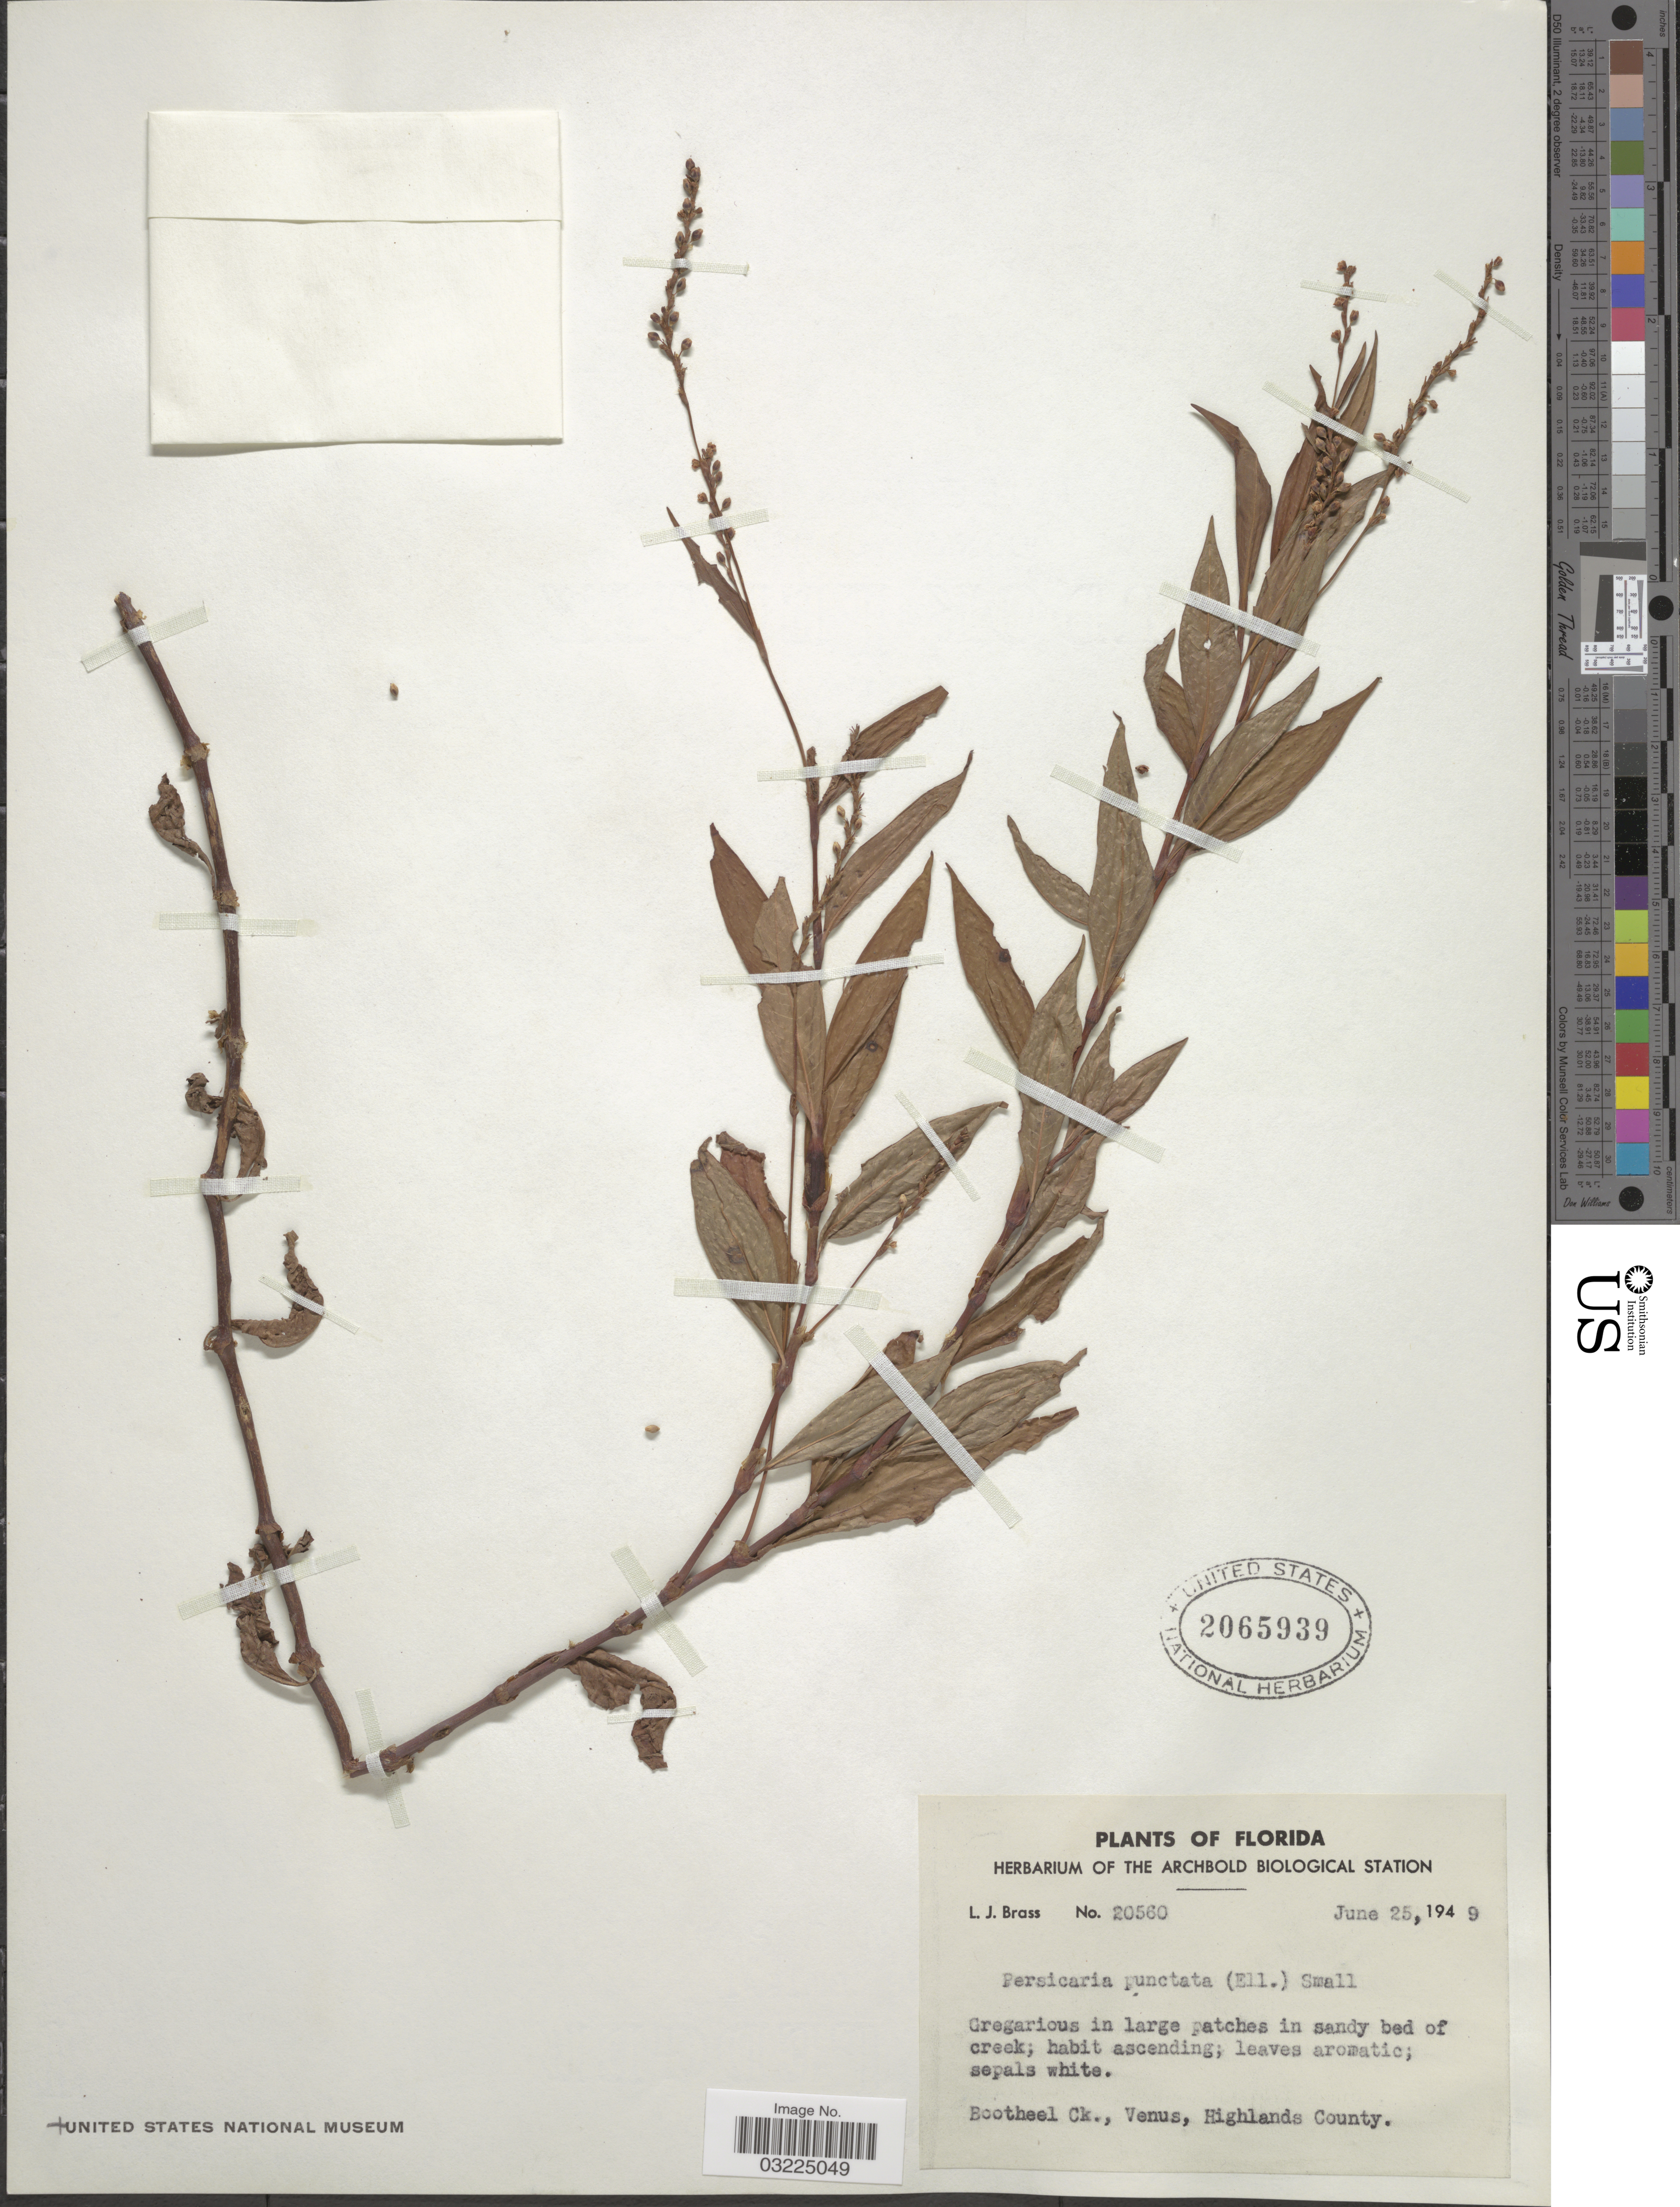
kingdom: Plantae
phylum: Tracheophyta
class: Magnoliopsida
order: Caryophyllales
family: Polygonaceae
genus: Persicaria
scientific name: Persicaria punctata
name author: (Elliott) Small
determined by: Atha, D. E.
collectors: L. J. Brass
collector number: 20560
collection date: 1949-06-25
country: United States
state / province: Florida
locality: Bootheel Ck., Venus, Highlands County.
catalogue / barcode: US 2065939